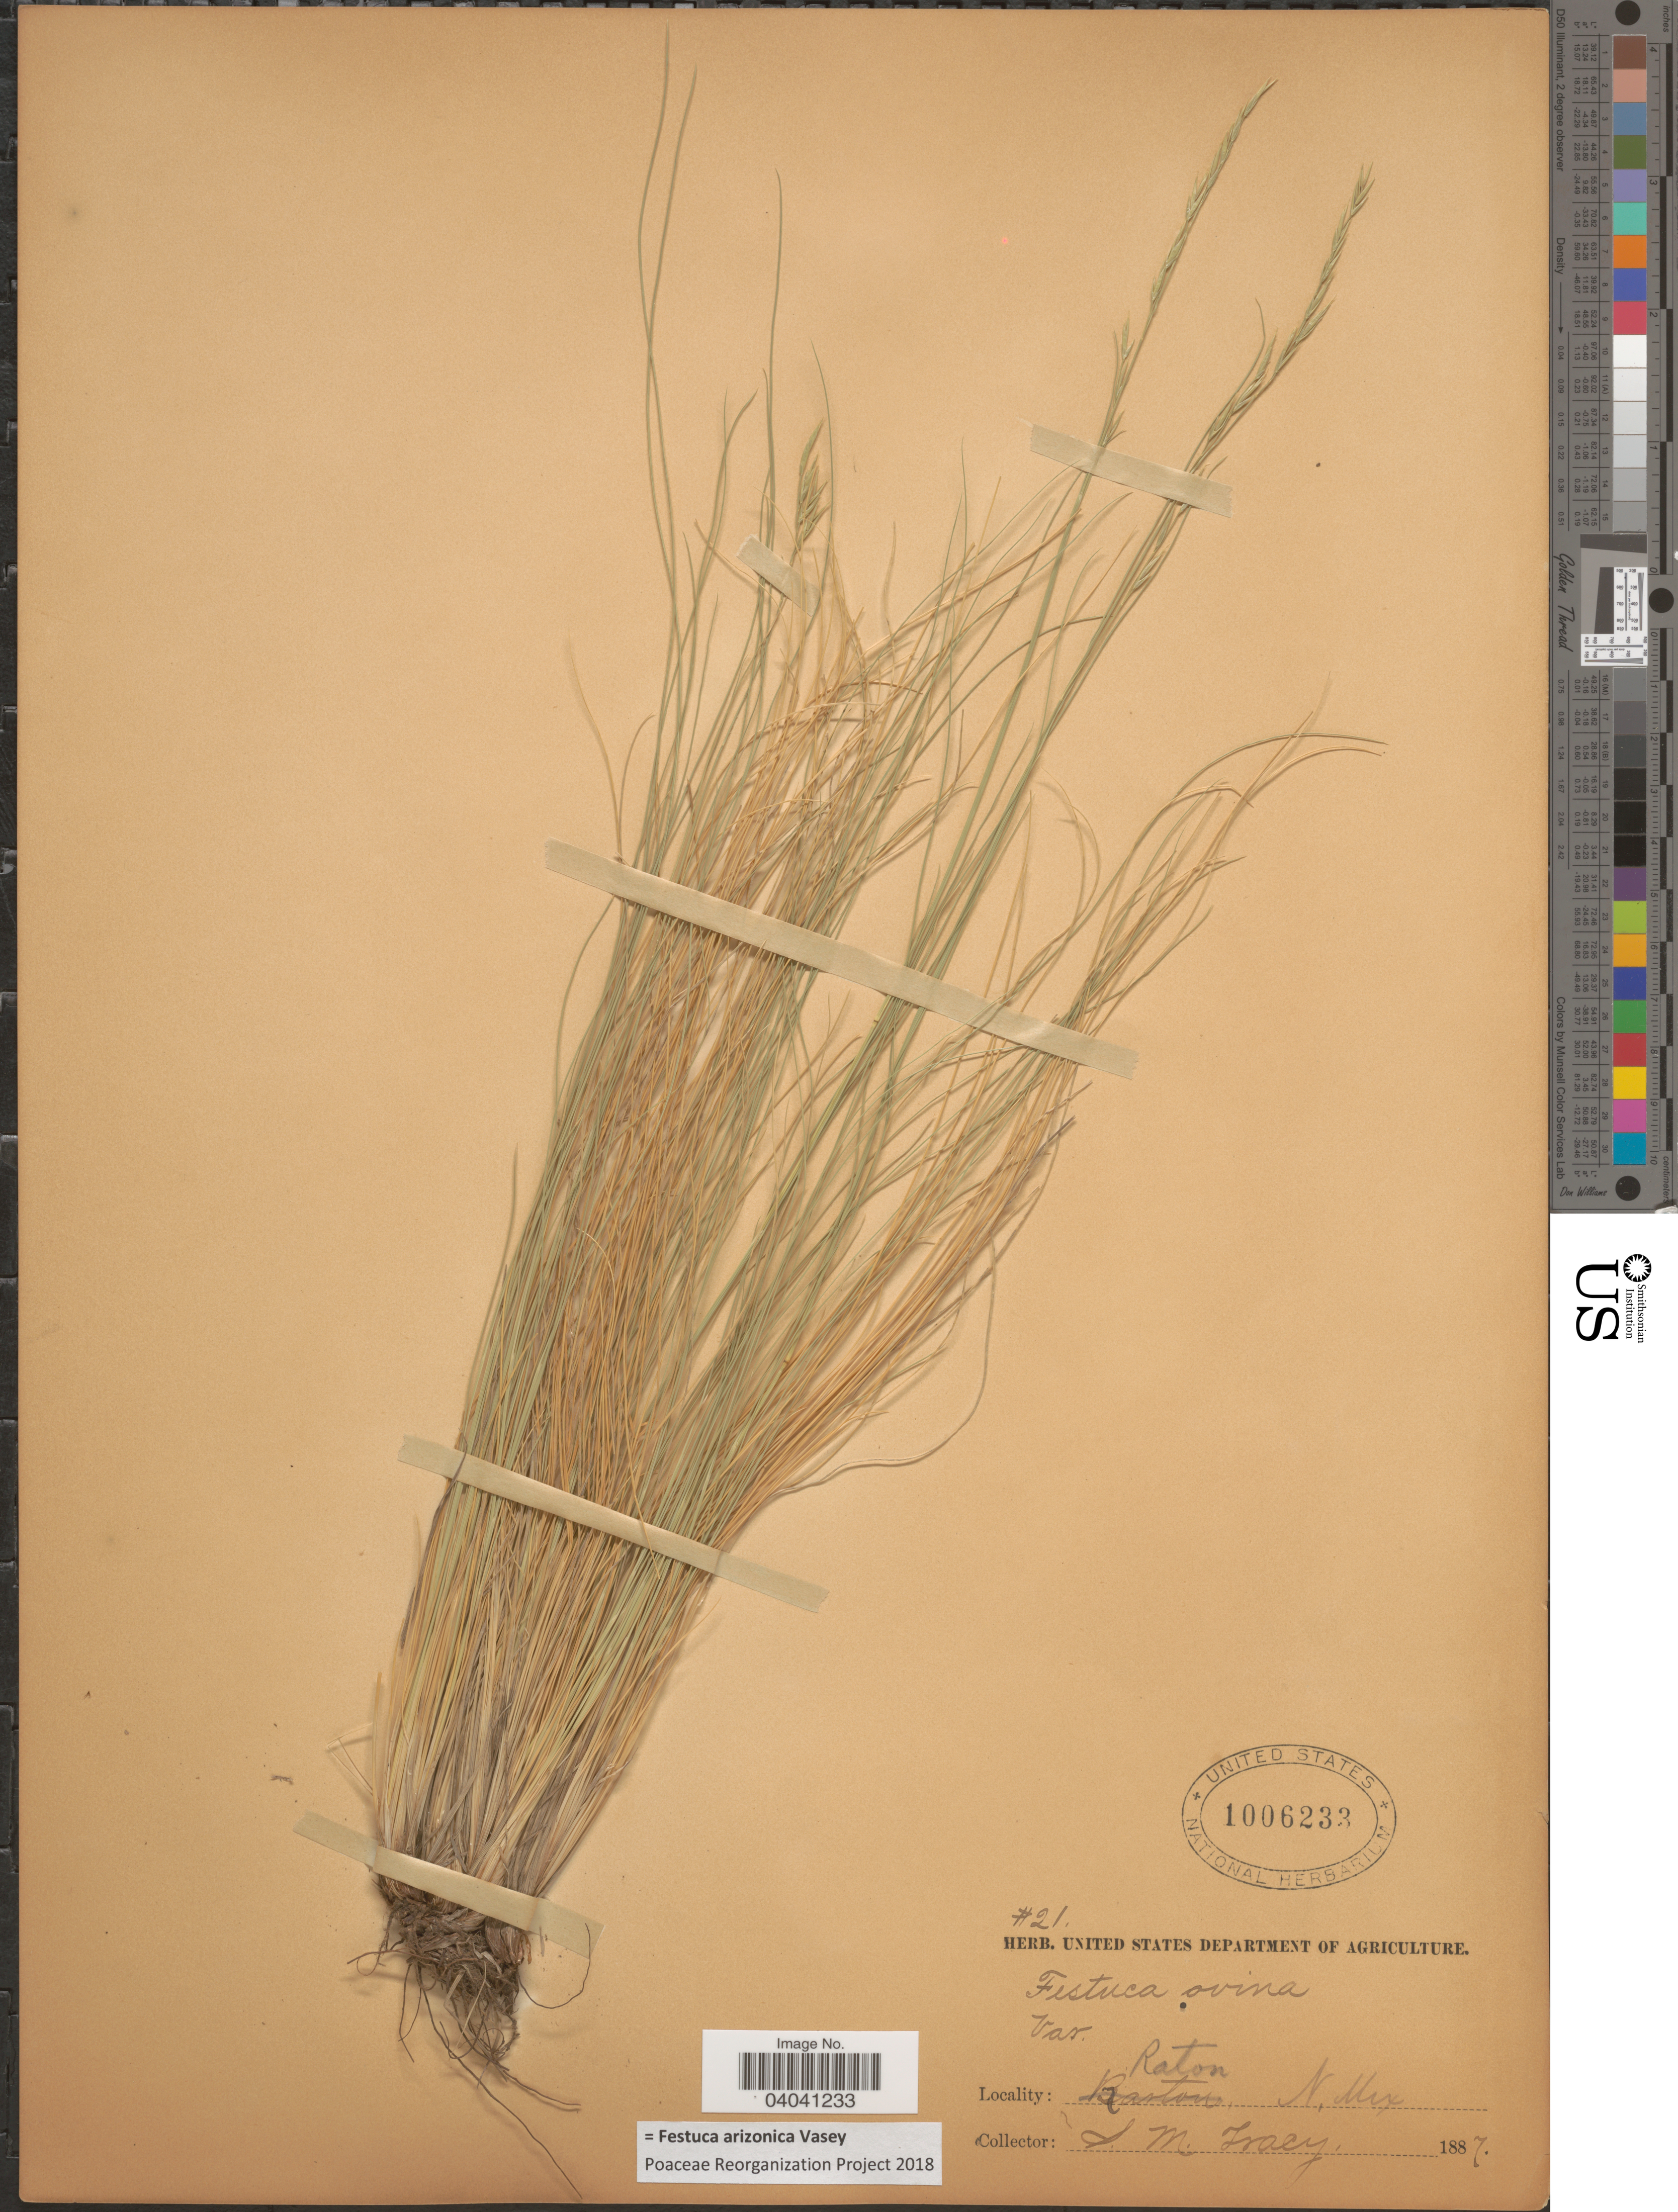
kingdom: Plantae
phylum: Tracheophyta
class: Liliopsida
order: Poales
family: Poaceae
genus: Festuca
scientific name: Festuca arizonica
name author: Vasey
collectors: S. M. Tracy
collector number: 21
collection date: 1887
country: United States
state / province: New Mexico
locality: Raton.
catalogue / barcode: US 1006233